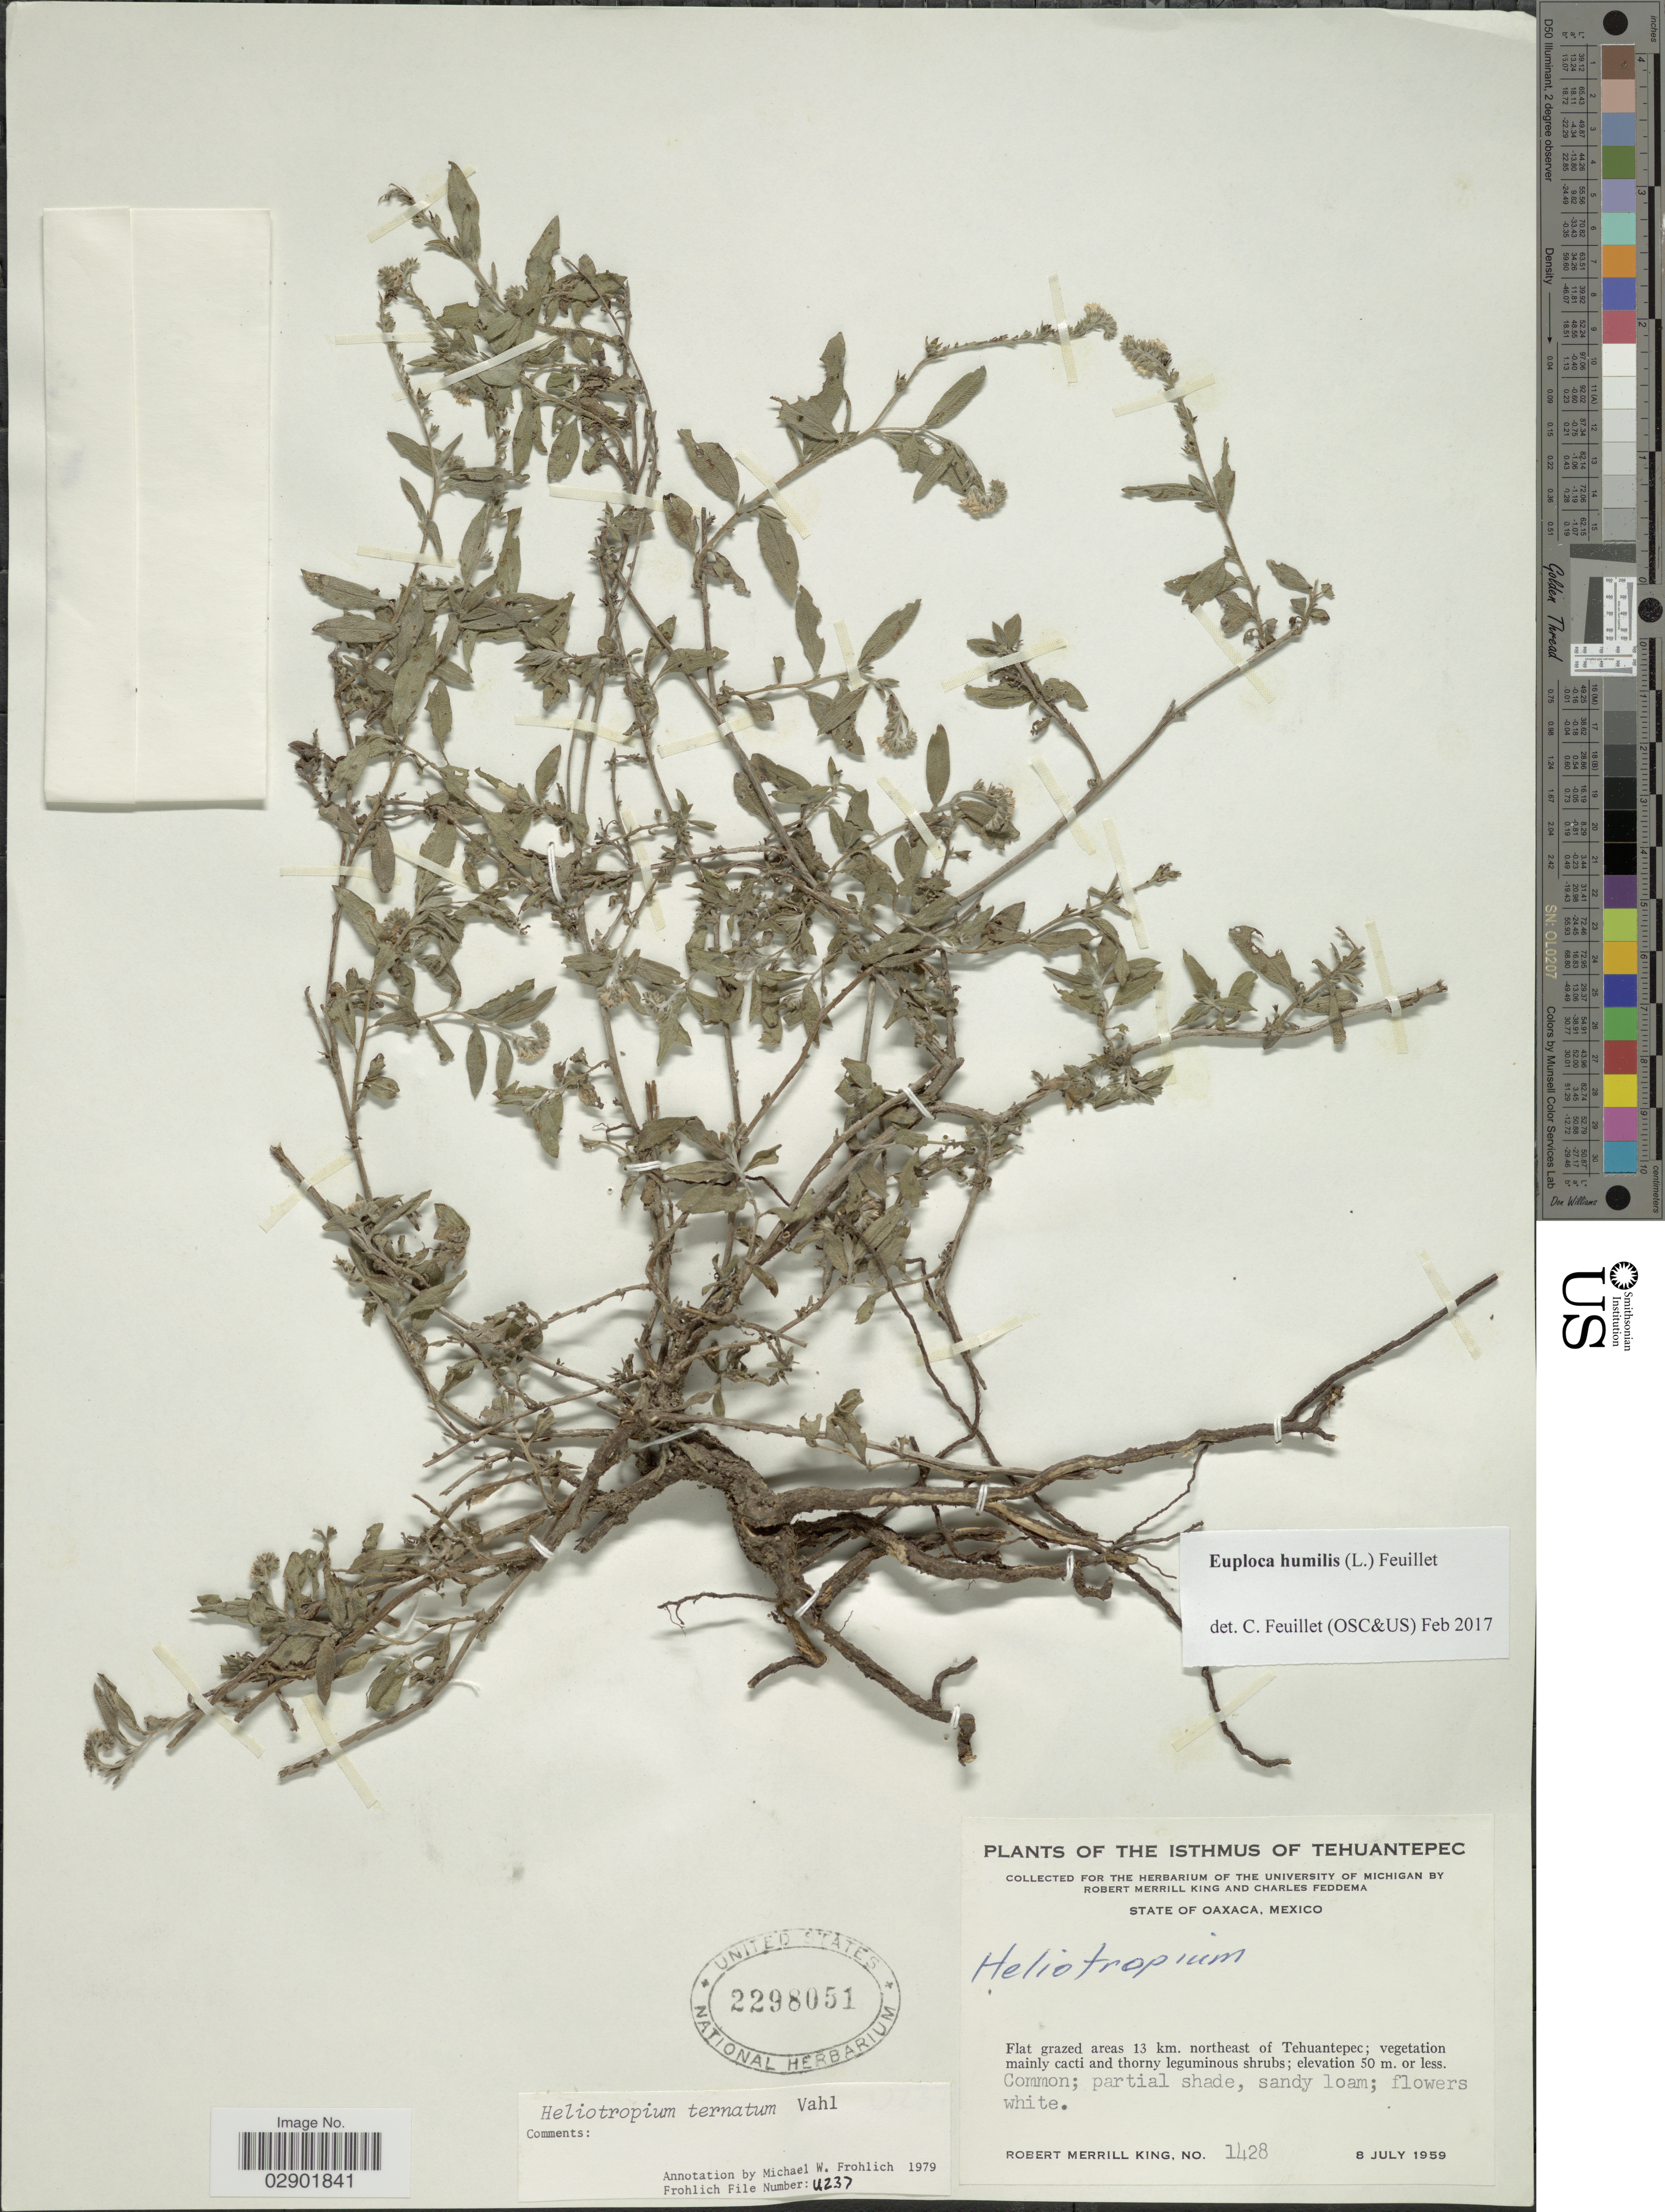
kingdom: Plantae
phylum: Tracheophyta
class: Magnoliopsida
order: Boraginales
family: Heliotropiaceae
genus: Euploca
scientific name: Euploca humilis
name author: (L.) Feuillet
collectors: R. M. King & C. Feddema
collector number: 1428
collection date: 1959-07-08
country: Mexico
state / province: Oaxaca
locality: Isthmus of Tehuantepec. Flat grazed areas 13 km. northeast of Tehuantepec.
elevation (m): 50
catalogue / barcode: US 2298051